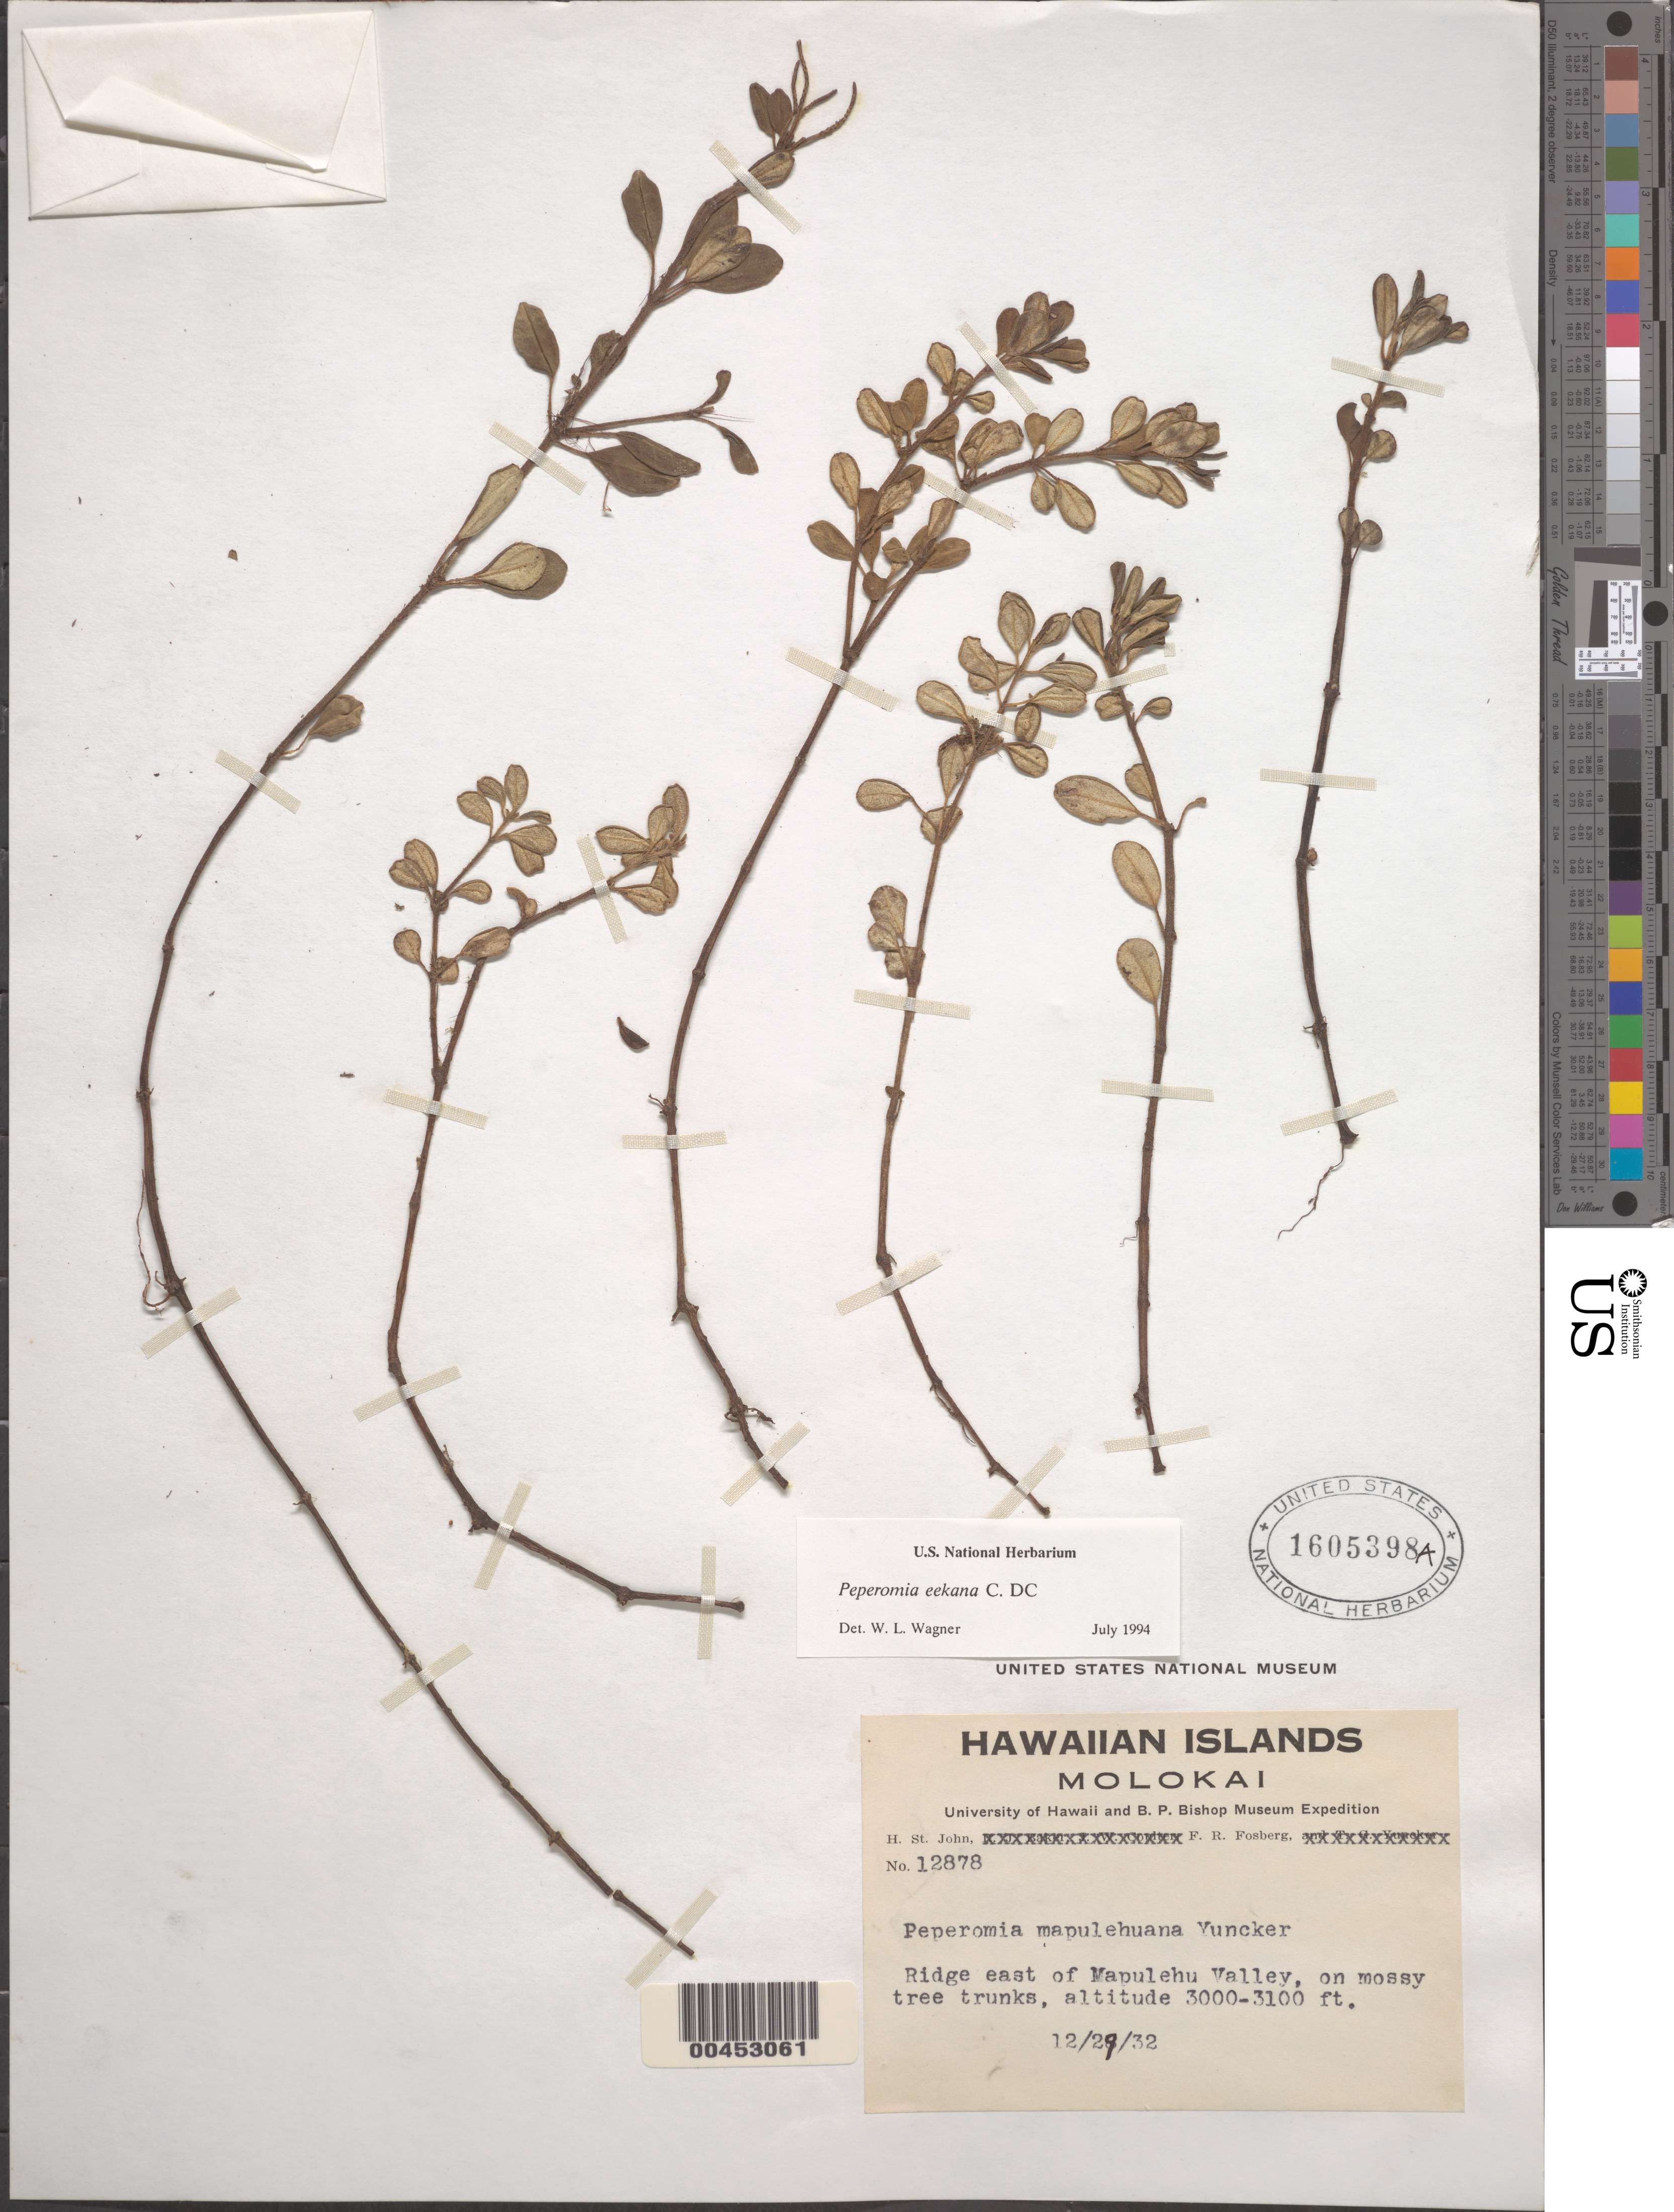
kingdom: Plantae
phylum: Tracheophyta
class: Magnoliopsida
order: Piperales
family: Piperaceae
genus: Peperomia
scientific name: Peperomia eekana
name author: C. DC.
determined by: Wagner, W. L., (BOT), Smithsonian Institution - National Museum of Natural History (UNITED STATES)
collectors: H. St. John & F. R. Fosberg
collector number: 12878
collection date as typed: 29 Dec 1932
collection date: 1932-12-29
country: United States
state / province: Hawaii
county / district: Maui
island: Moloka'i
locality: Ridge E of Mapulehu Valley,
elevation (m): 914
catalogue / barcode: US 1605398